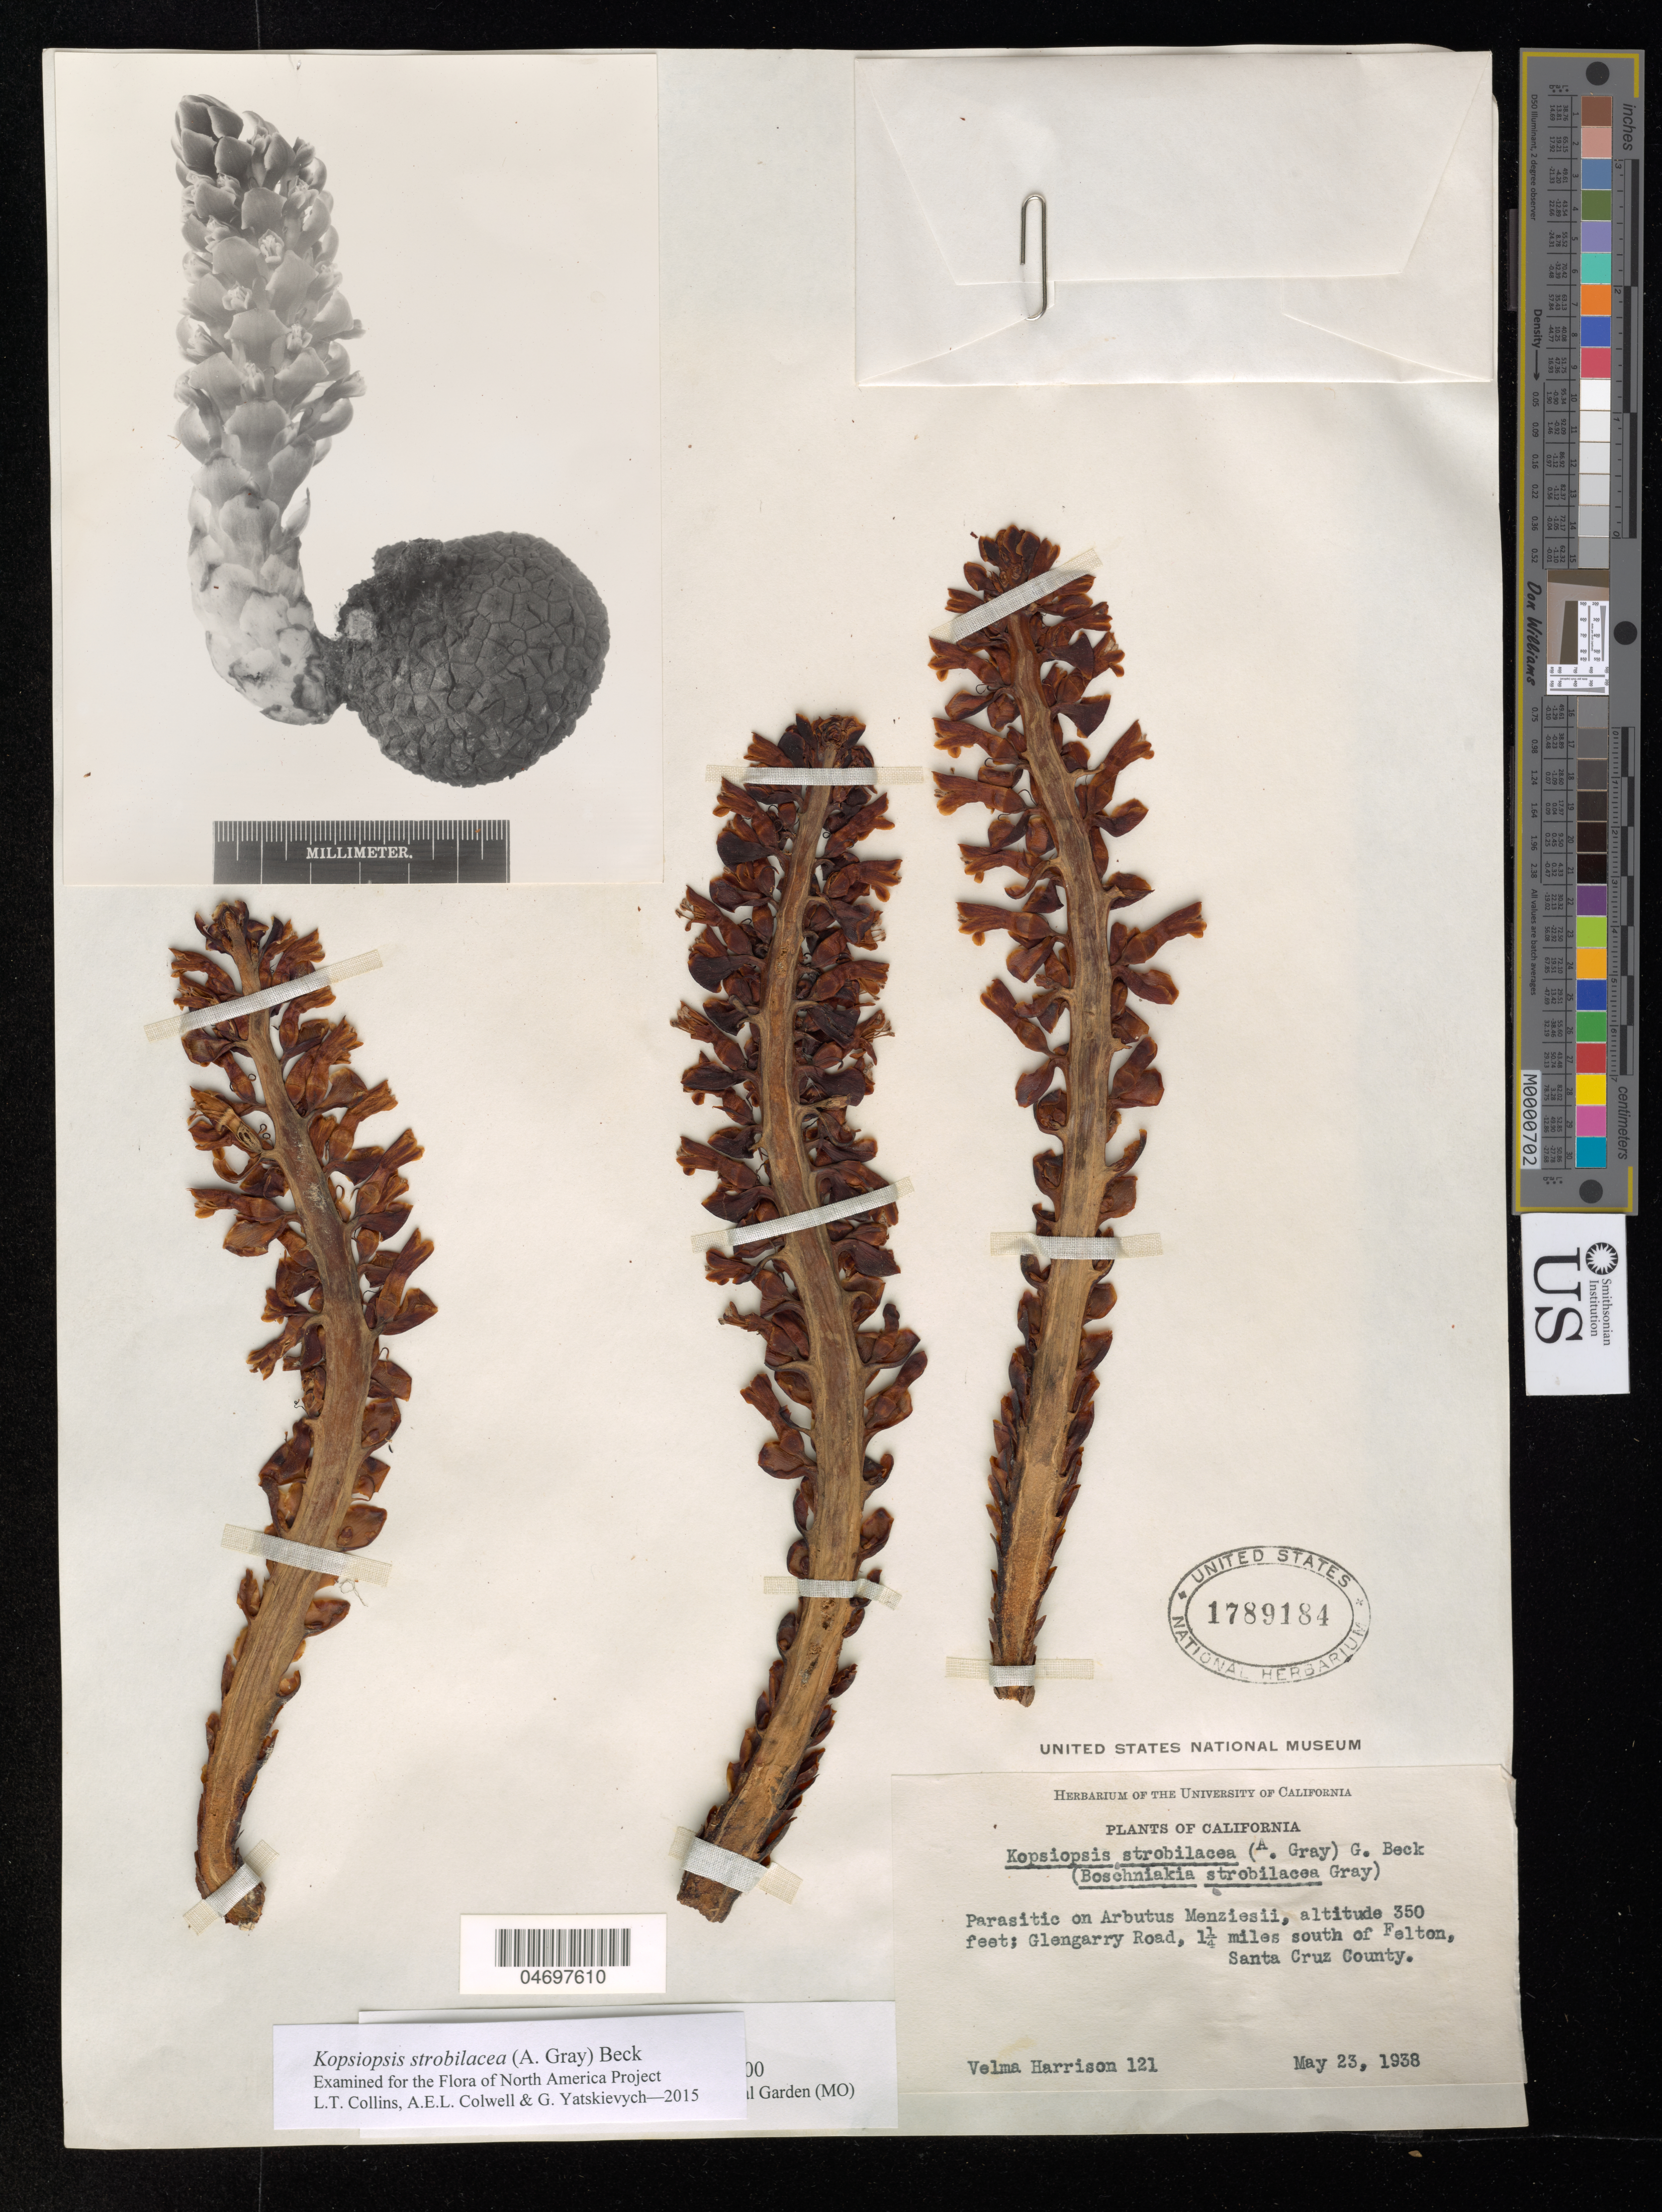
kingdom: Plantae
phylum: Tracheophyta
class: Magnoliopsida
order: Lamiales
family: Orobanchaceae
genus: Kopsiopsis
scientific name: Kopsiopsis strobilacea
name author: (A. Gray) Beck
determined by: Collins, L. T.; Colwell, A. E.; Yatskievych, G. A.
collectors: G. J. Harrison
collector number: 121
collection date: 1938-05-23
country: United States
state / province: California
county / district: Santa Cruz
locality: Glengarry Road, 1.25 miles S of Felton.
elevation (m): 107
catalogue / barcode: US 1789184